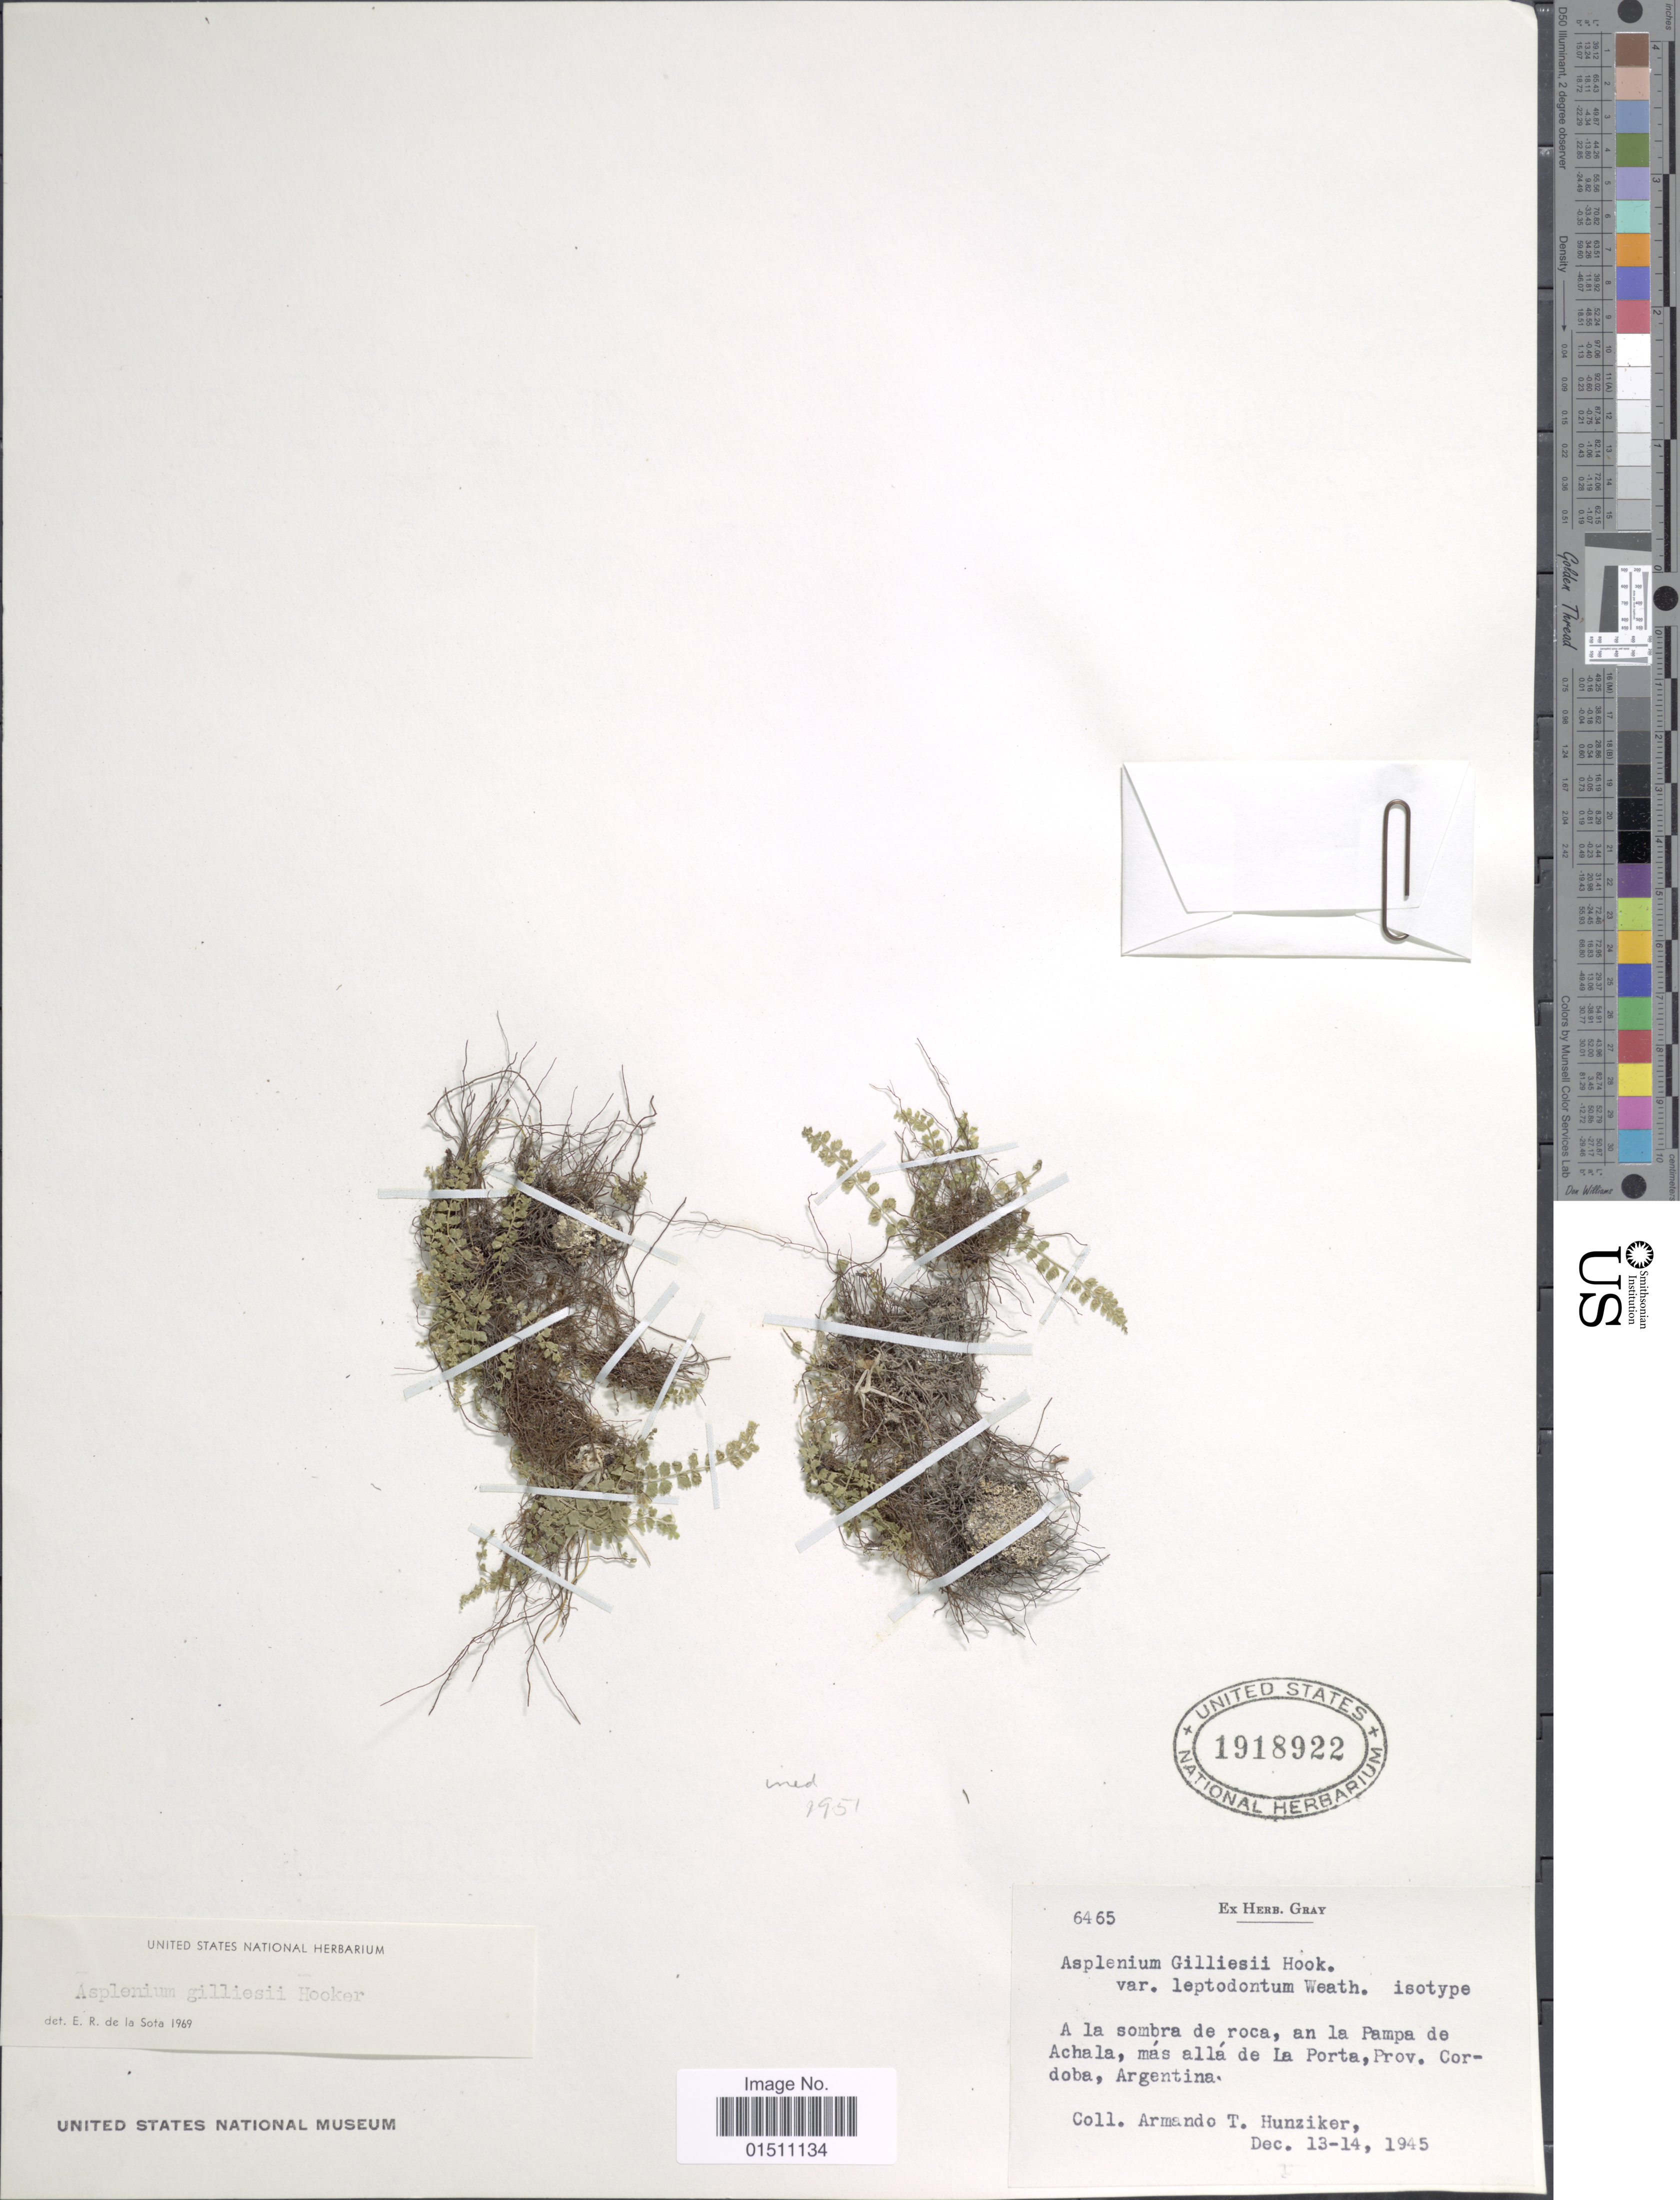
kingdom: Plantae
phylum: Tracheophyta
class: Polypodiopsida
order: Polypodiales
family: Aspleniaceae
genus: Asplenium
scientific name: Asplenium gilliesii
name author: Hook.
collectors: A. T. Hunziker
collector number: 6465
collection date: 1945-12-13/1945-12-14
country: Argentina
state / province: Cordoba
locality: A la sombra de roca, an la Pampa de Achala, más allá de La Porta.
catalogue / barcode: US 1918922